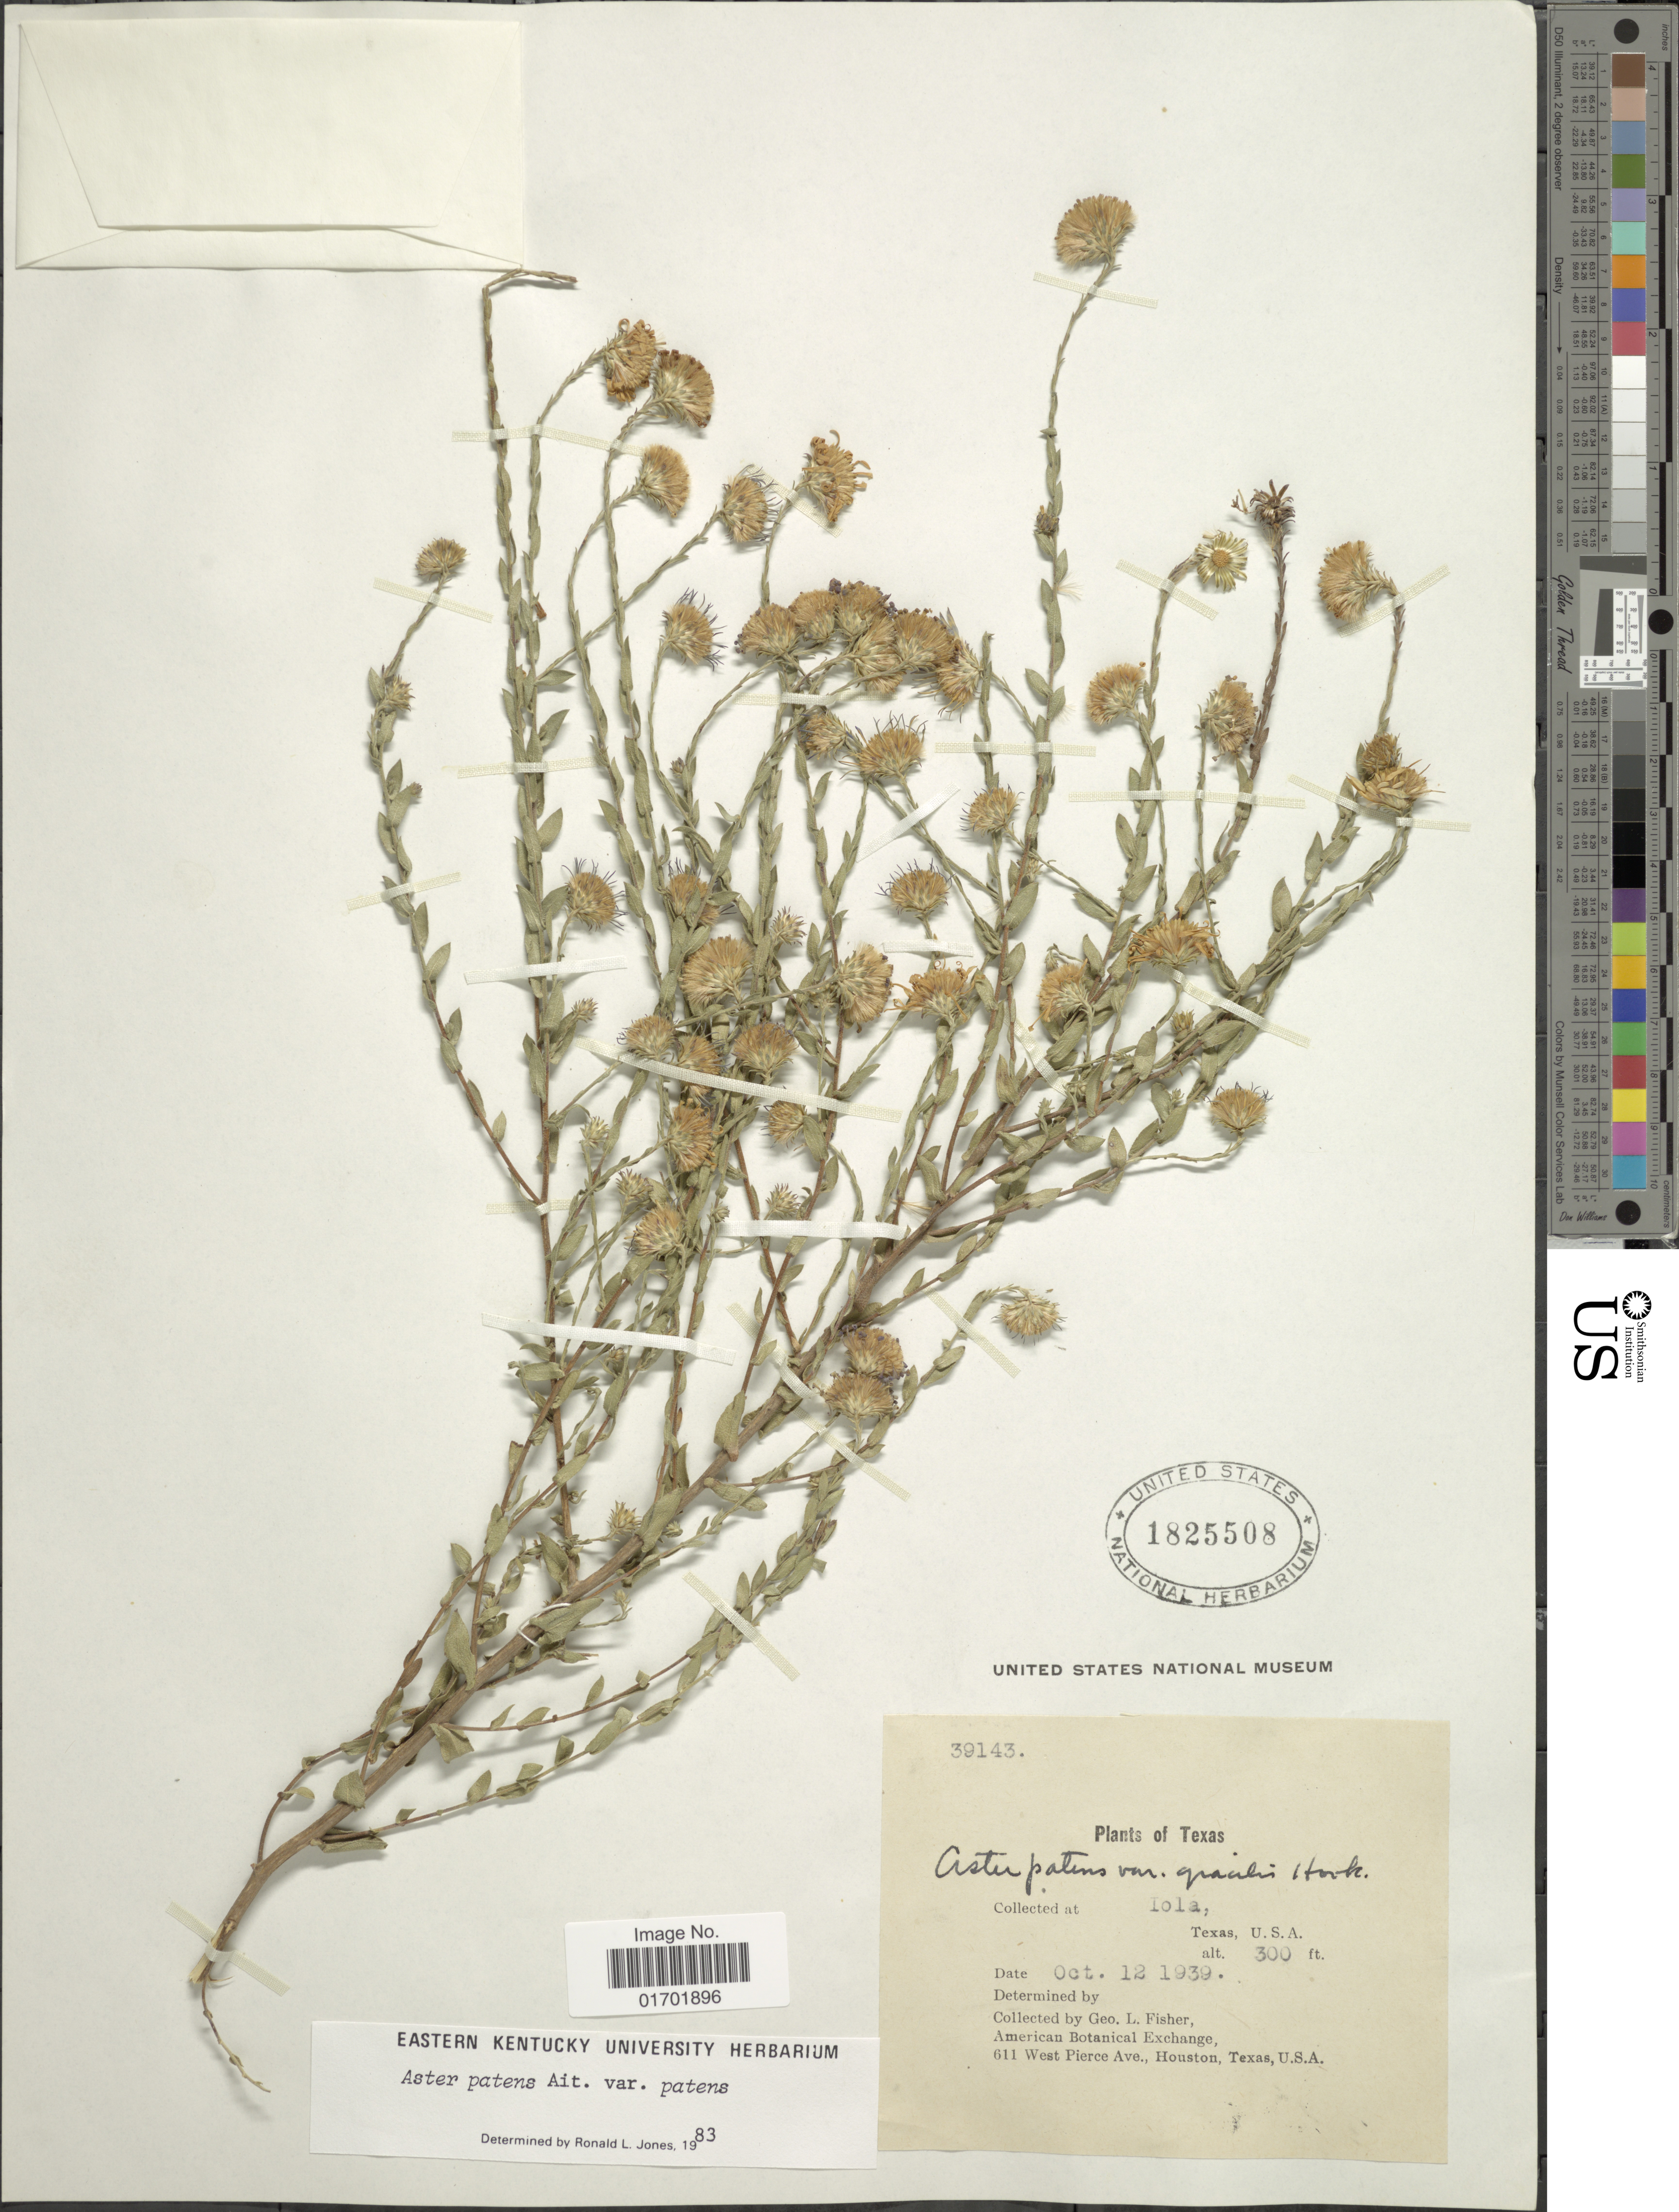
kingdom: Plantae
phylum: Tracheophyta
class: Magnoliopsida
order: Asterales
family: Asteraceae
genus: Symphyotrichum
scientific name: Symphyotrichum patens var. gracile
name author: (Hook.) G.L. Nesom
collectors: G. L. Fisher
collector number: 39143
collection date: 1939-10-12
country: United States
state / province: Texas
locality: Tola.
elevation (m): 91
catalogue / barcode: US 1825508